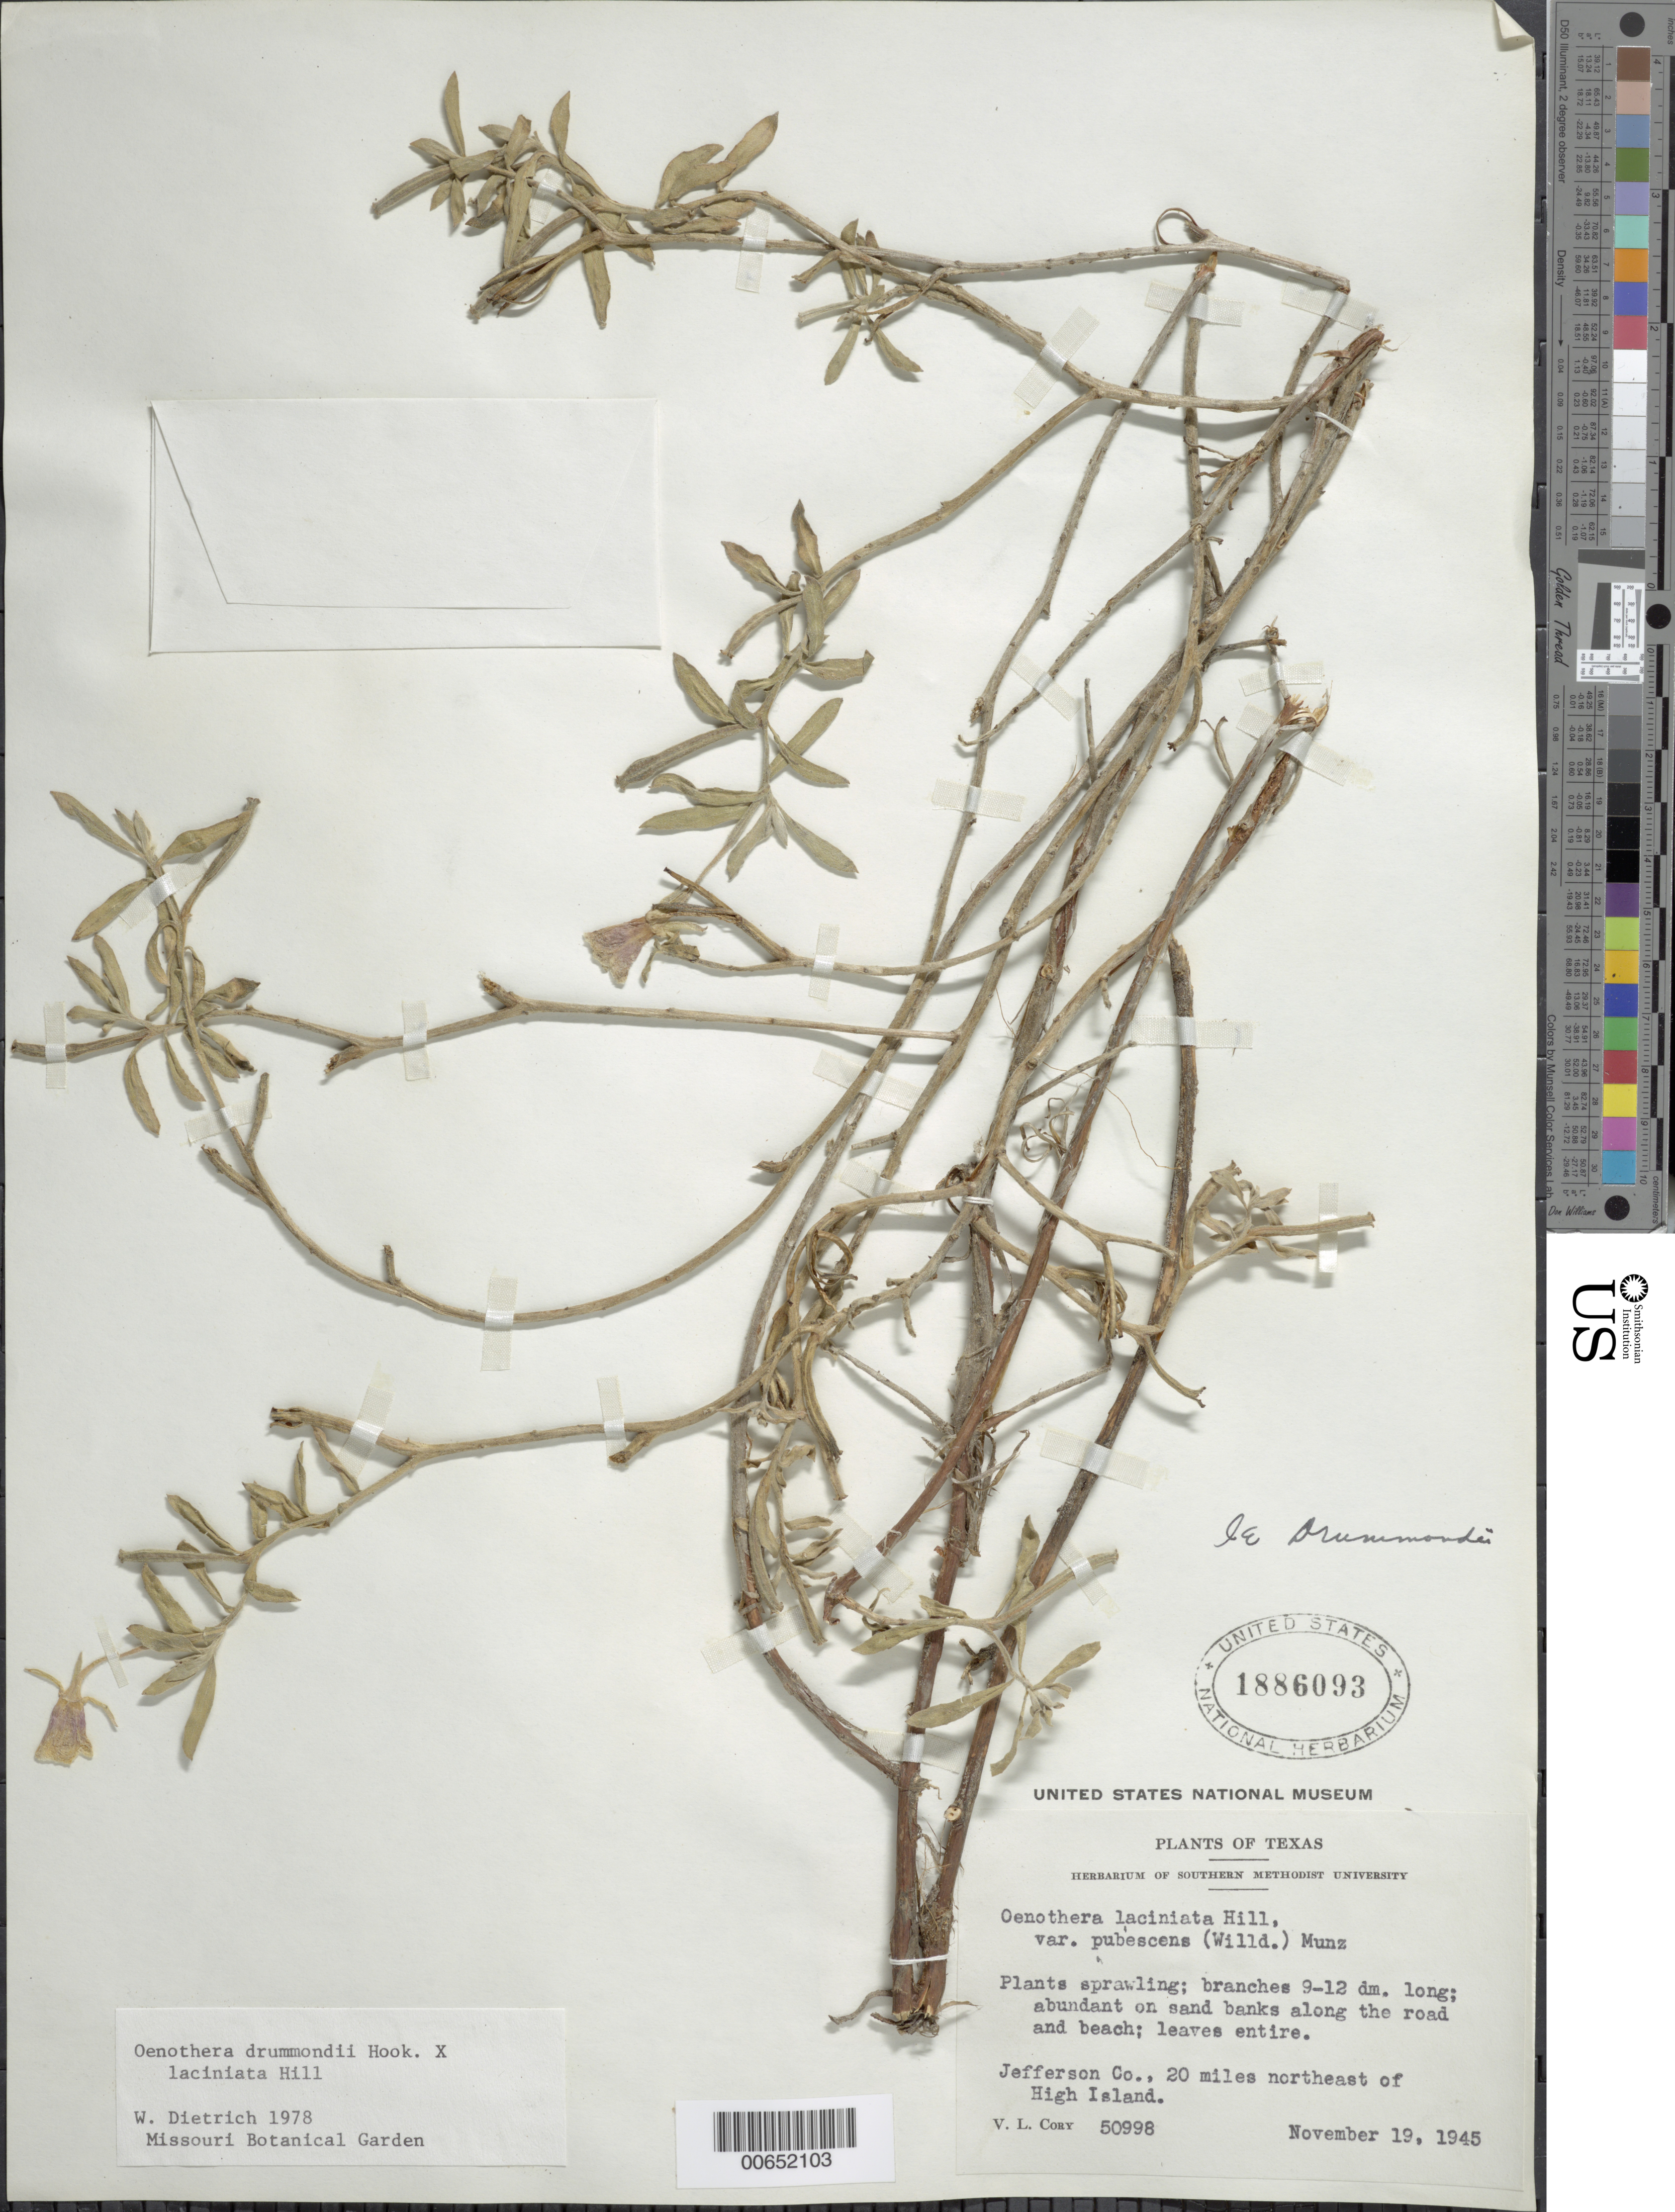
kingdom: Plantae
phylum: Tracheophyta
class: Magnoliopsida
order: Myrtales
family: Onagraceae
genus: Oenothera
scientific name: Oenothera drummondii subsp. drummondii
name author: Hook.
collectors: V. Cory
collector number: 50998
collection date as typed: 19 Nov 1945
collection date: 1945-11-19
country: United States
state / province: Texas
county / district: Jefferson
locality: NE of High Island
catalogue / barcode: US 1886093